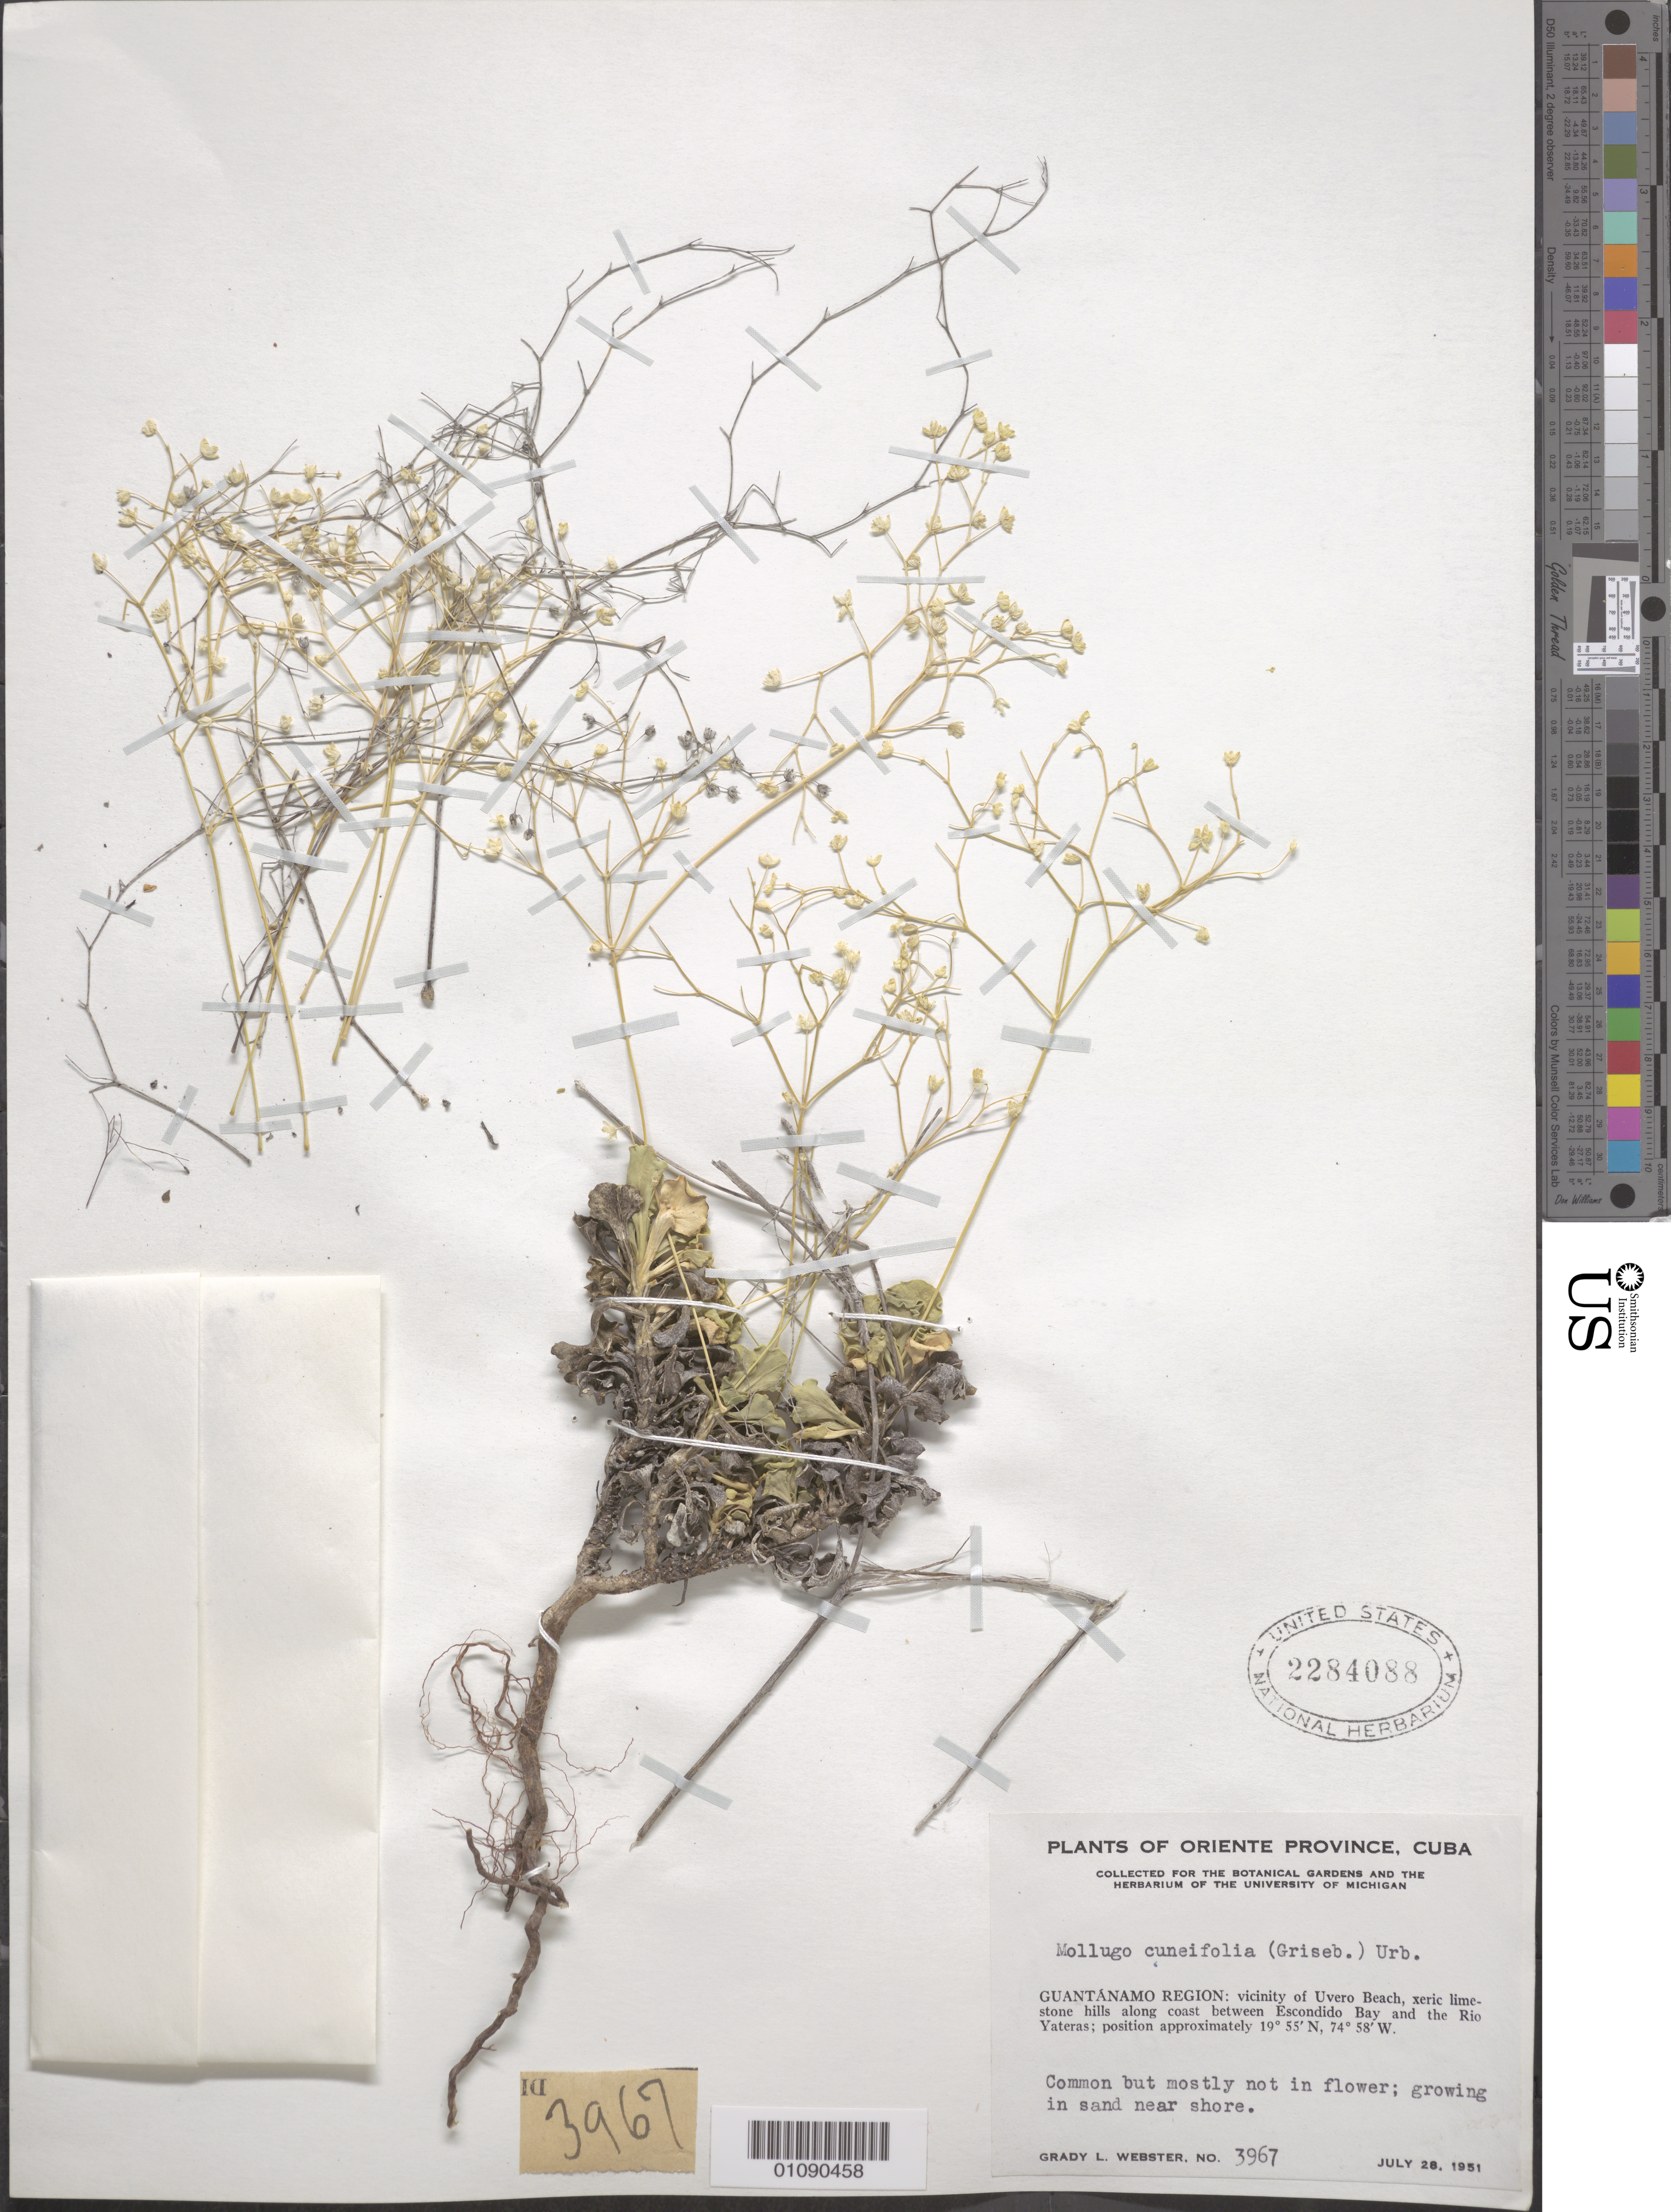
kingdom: Plantae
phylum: Tracheophyta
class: Magnoliopsida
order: Caryophyllales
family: Molluginaceae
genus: Paramollugo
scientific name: Paramollugo cuneifolia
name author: (Griseb.) Thulin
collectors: G. L. Webster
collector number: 3967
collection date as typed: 28 Jul 1951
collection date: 1951-07-28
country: Cuba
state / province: Guantánamo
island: Cuba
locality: Guantánamo Region: vicinity of Uvero Beach, along coast between Escondido Bay and the Rio Yateras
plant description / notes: cited by M. Thulin et al. Candollea 79(2): 223. 2024.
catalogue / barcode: US 2284088